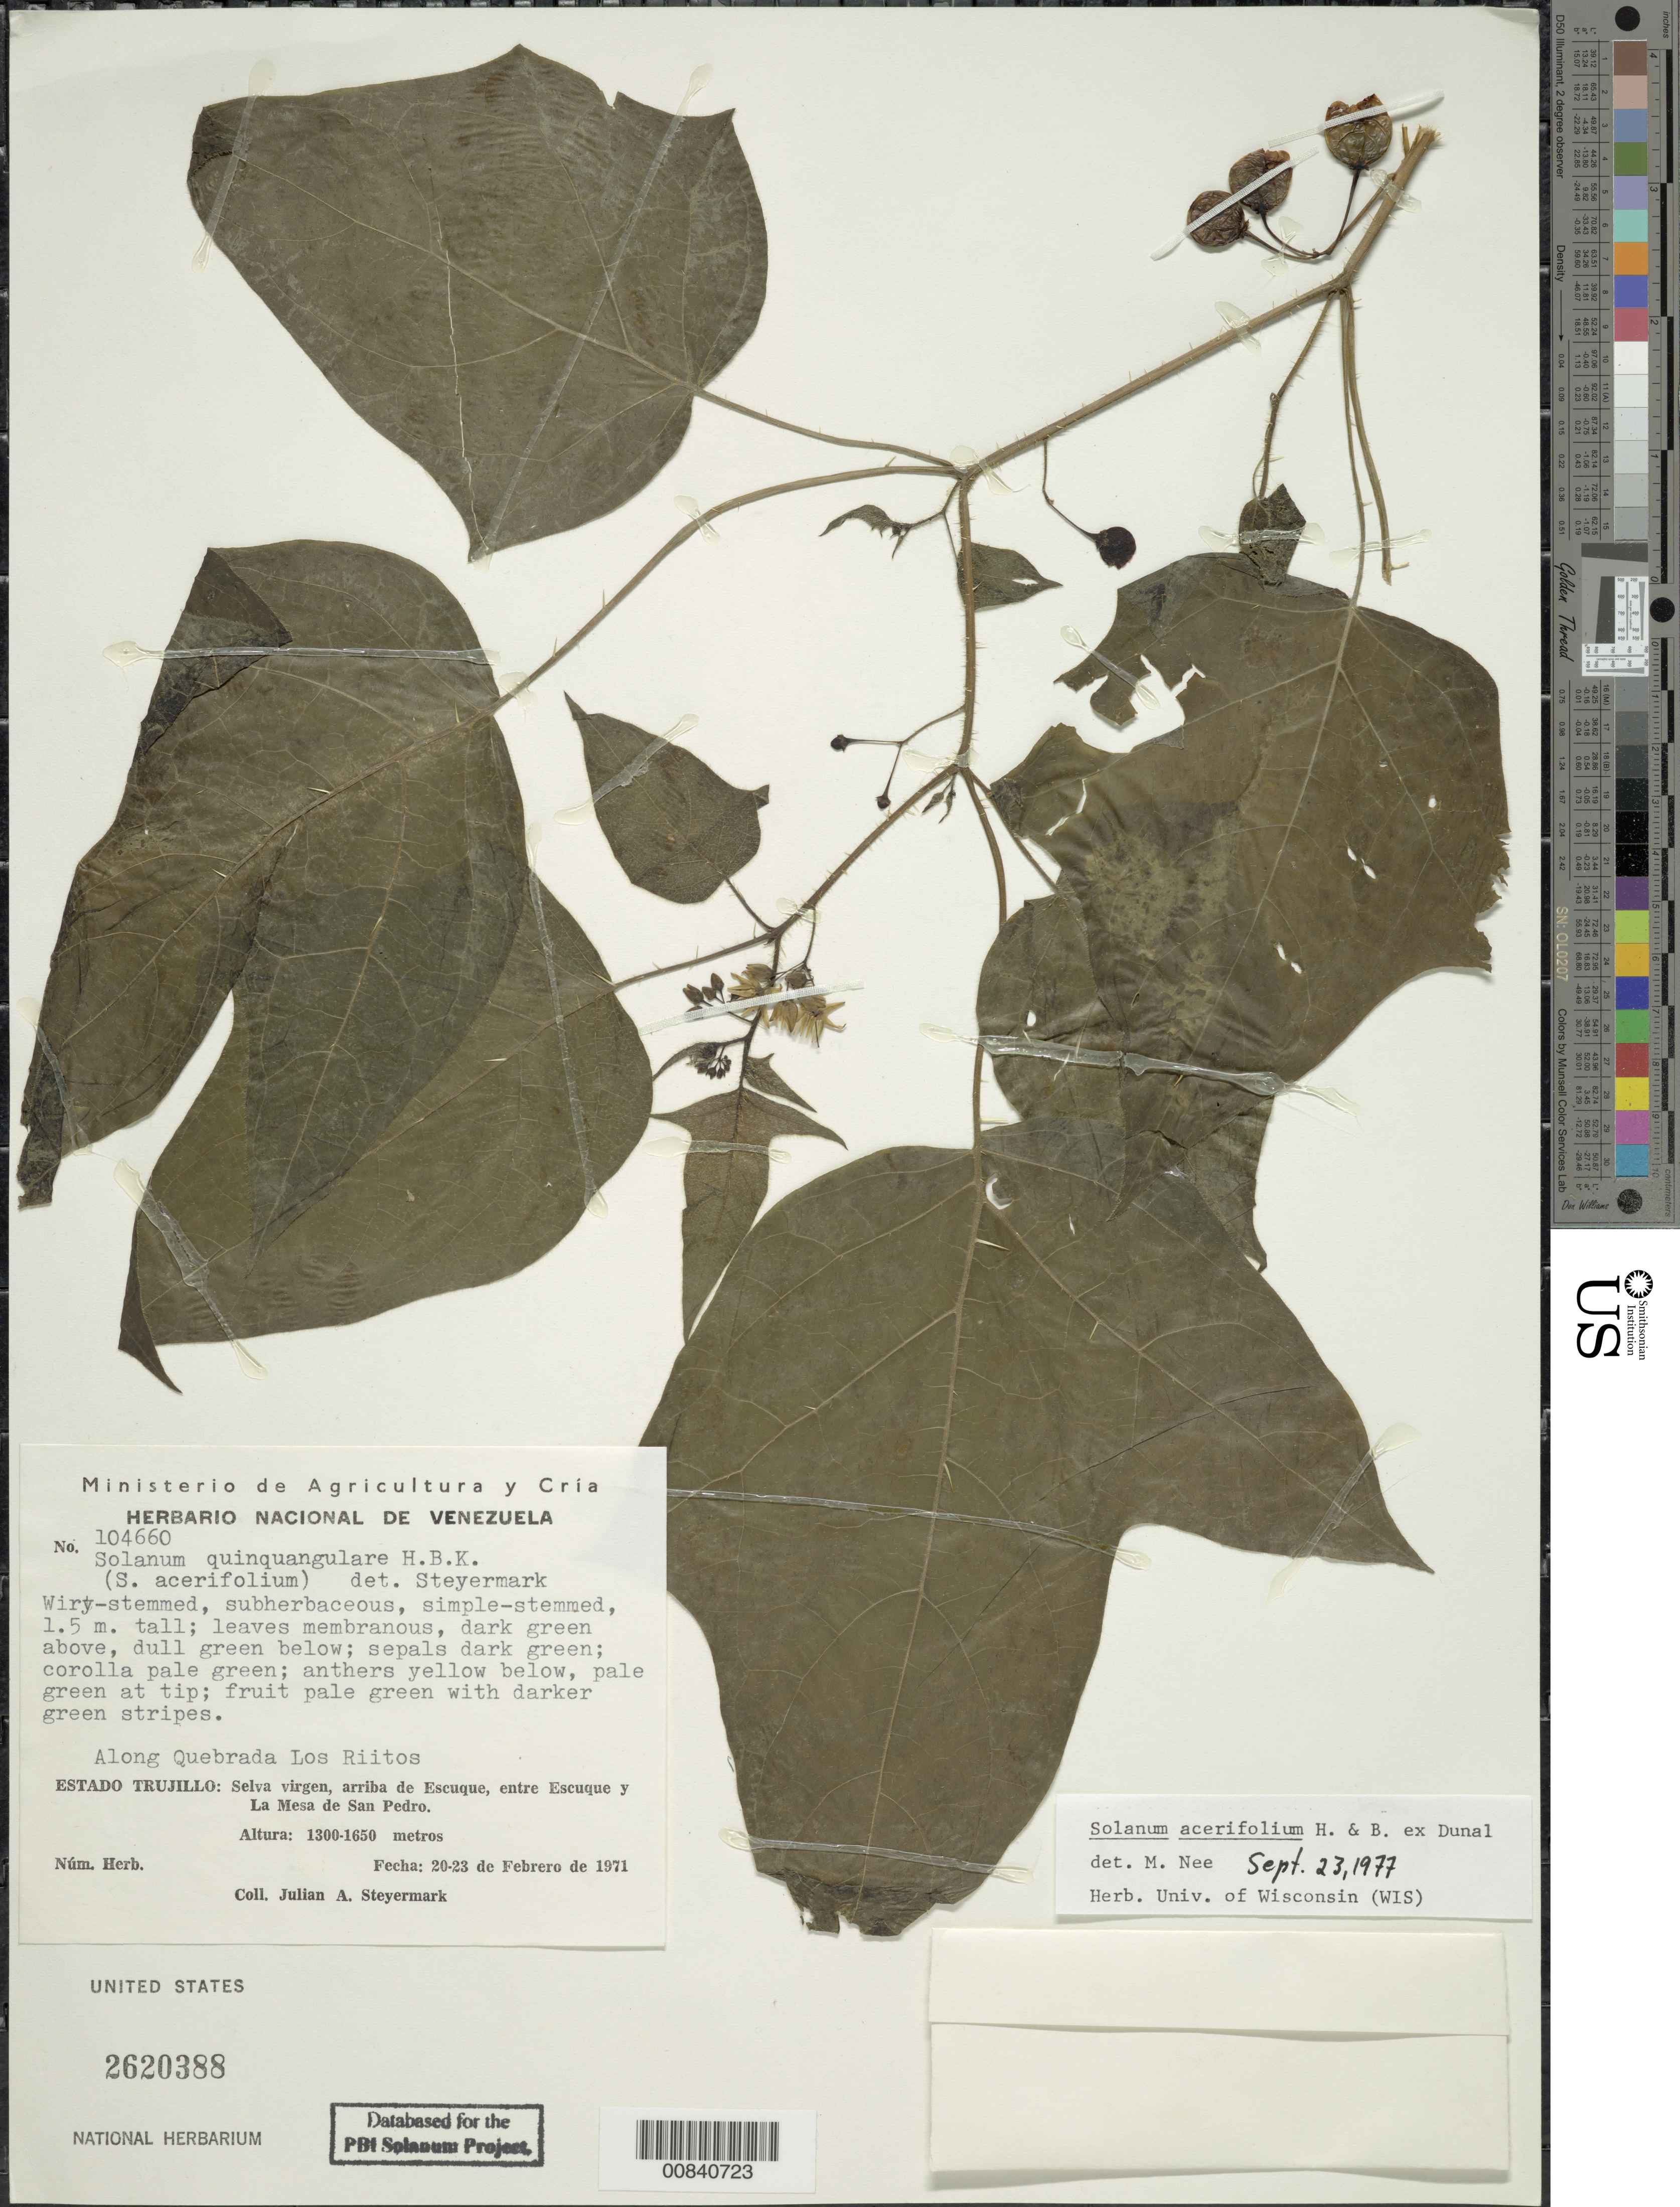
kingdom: Plantae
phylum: Tracheophyta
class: Magnoliopsida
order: Solanales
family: Solanaceae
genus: Solanum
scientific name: Solanum acerifolium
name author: Humb. & Bonpl. ex Dunal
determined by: Nee, Michael H.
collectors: J. Steyermark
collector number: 104660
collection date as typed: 20 Mar 1971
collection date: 1971-03-20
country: Venezuela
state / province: Trujillo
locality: Along Quebrada Los Riitos. Selva virgen, arriba de Escuque, entre Escuque y La Mesa de San Pedro.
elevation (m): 1300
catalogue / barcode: US 2620388